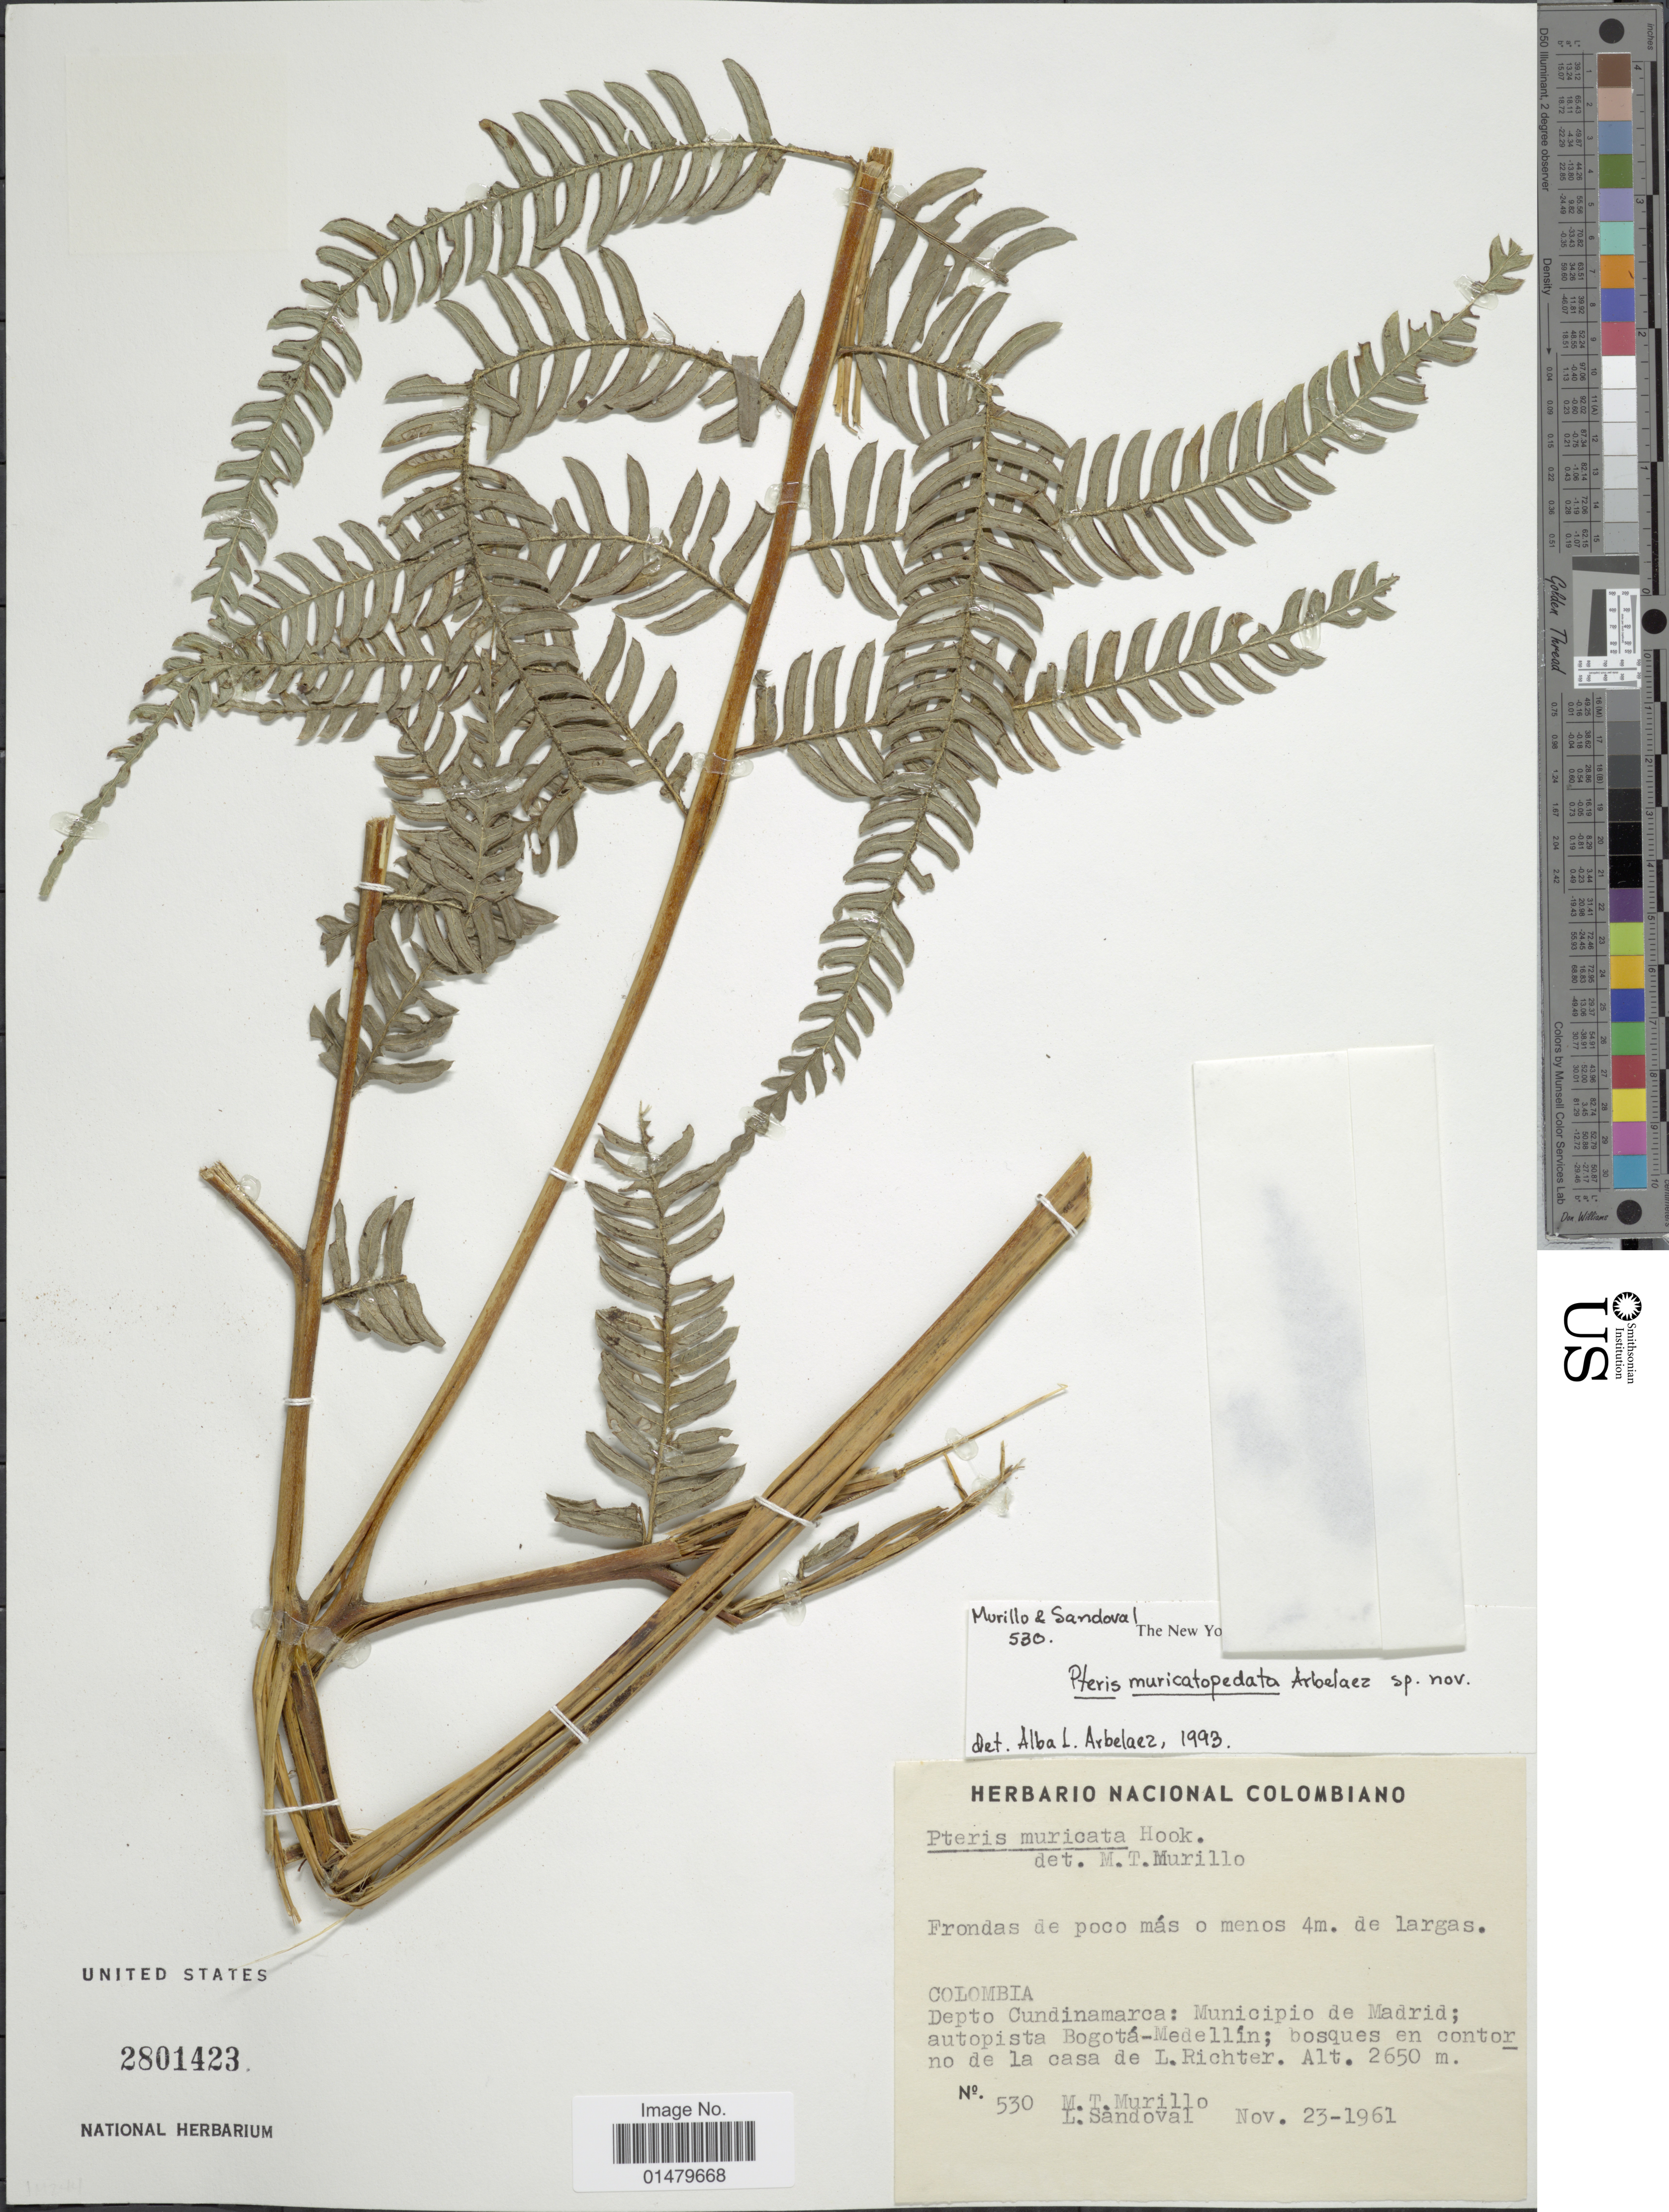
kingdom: Plantae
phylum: Tracheophyta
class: Polypodiopsida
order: Polypodiales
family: Pteridaceae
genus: Pteris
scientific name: Pteris muricatopedata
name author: A.L. Arbeláez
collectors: M. Murillo & L. Sandoval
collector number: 530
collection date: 1961-11-23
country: Colombia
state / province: Cundinamarca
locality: Depto Cundinamarca: Municipio de Madrid; autopista Bogota-Medellin; bosuqes en contorno de la casa de L. Richter.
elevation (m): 2650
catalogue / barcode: US 2801423